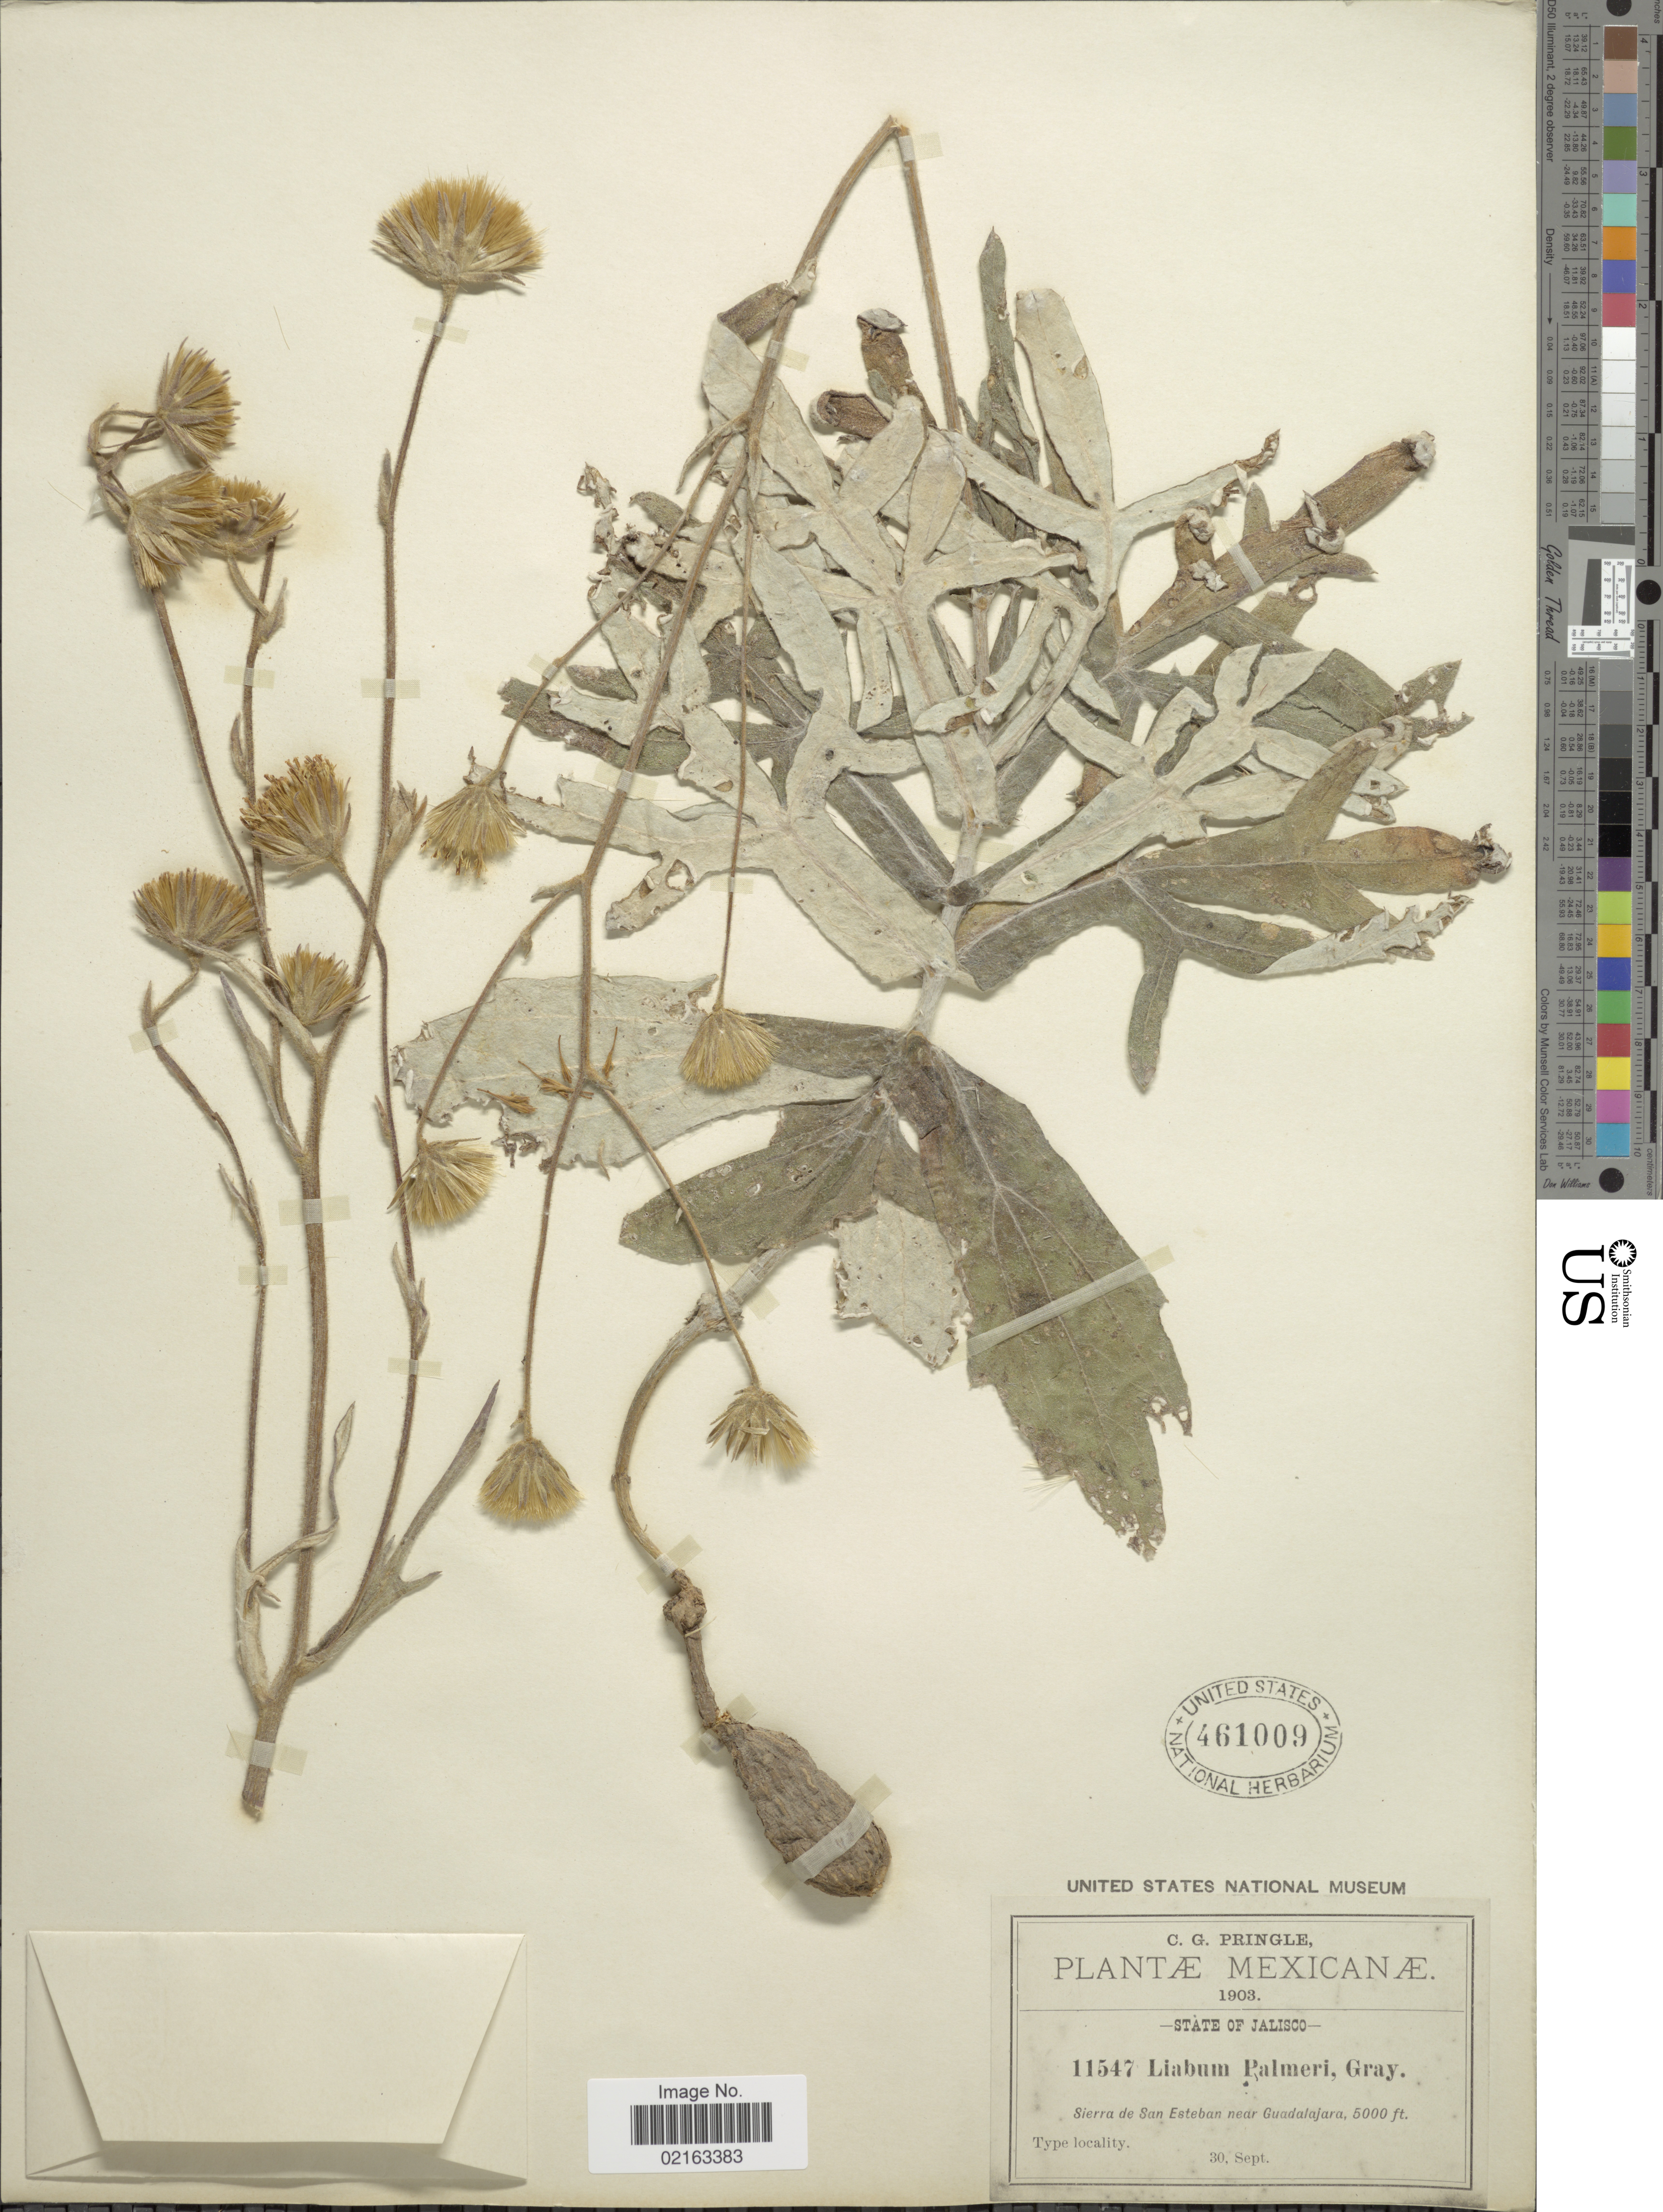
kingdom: Plantae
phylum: Tracheophyta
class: Magnoliopsida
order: Asterales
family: Asteraceae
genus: Sinclairia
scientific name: Sinclairia palmeri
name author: (A. Gray) B.L. Turner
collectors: C. G. Pringle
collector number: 11547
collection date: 1903-09-30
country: Mexico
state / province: Jalisco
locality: State of Jalisco. Sierra de San Esteban near Guadalajara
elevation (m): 1524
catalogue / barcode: US 461009